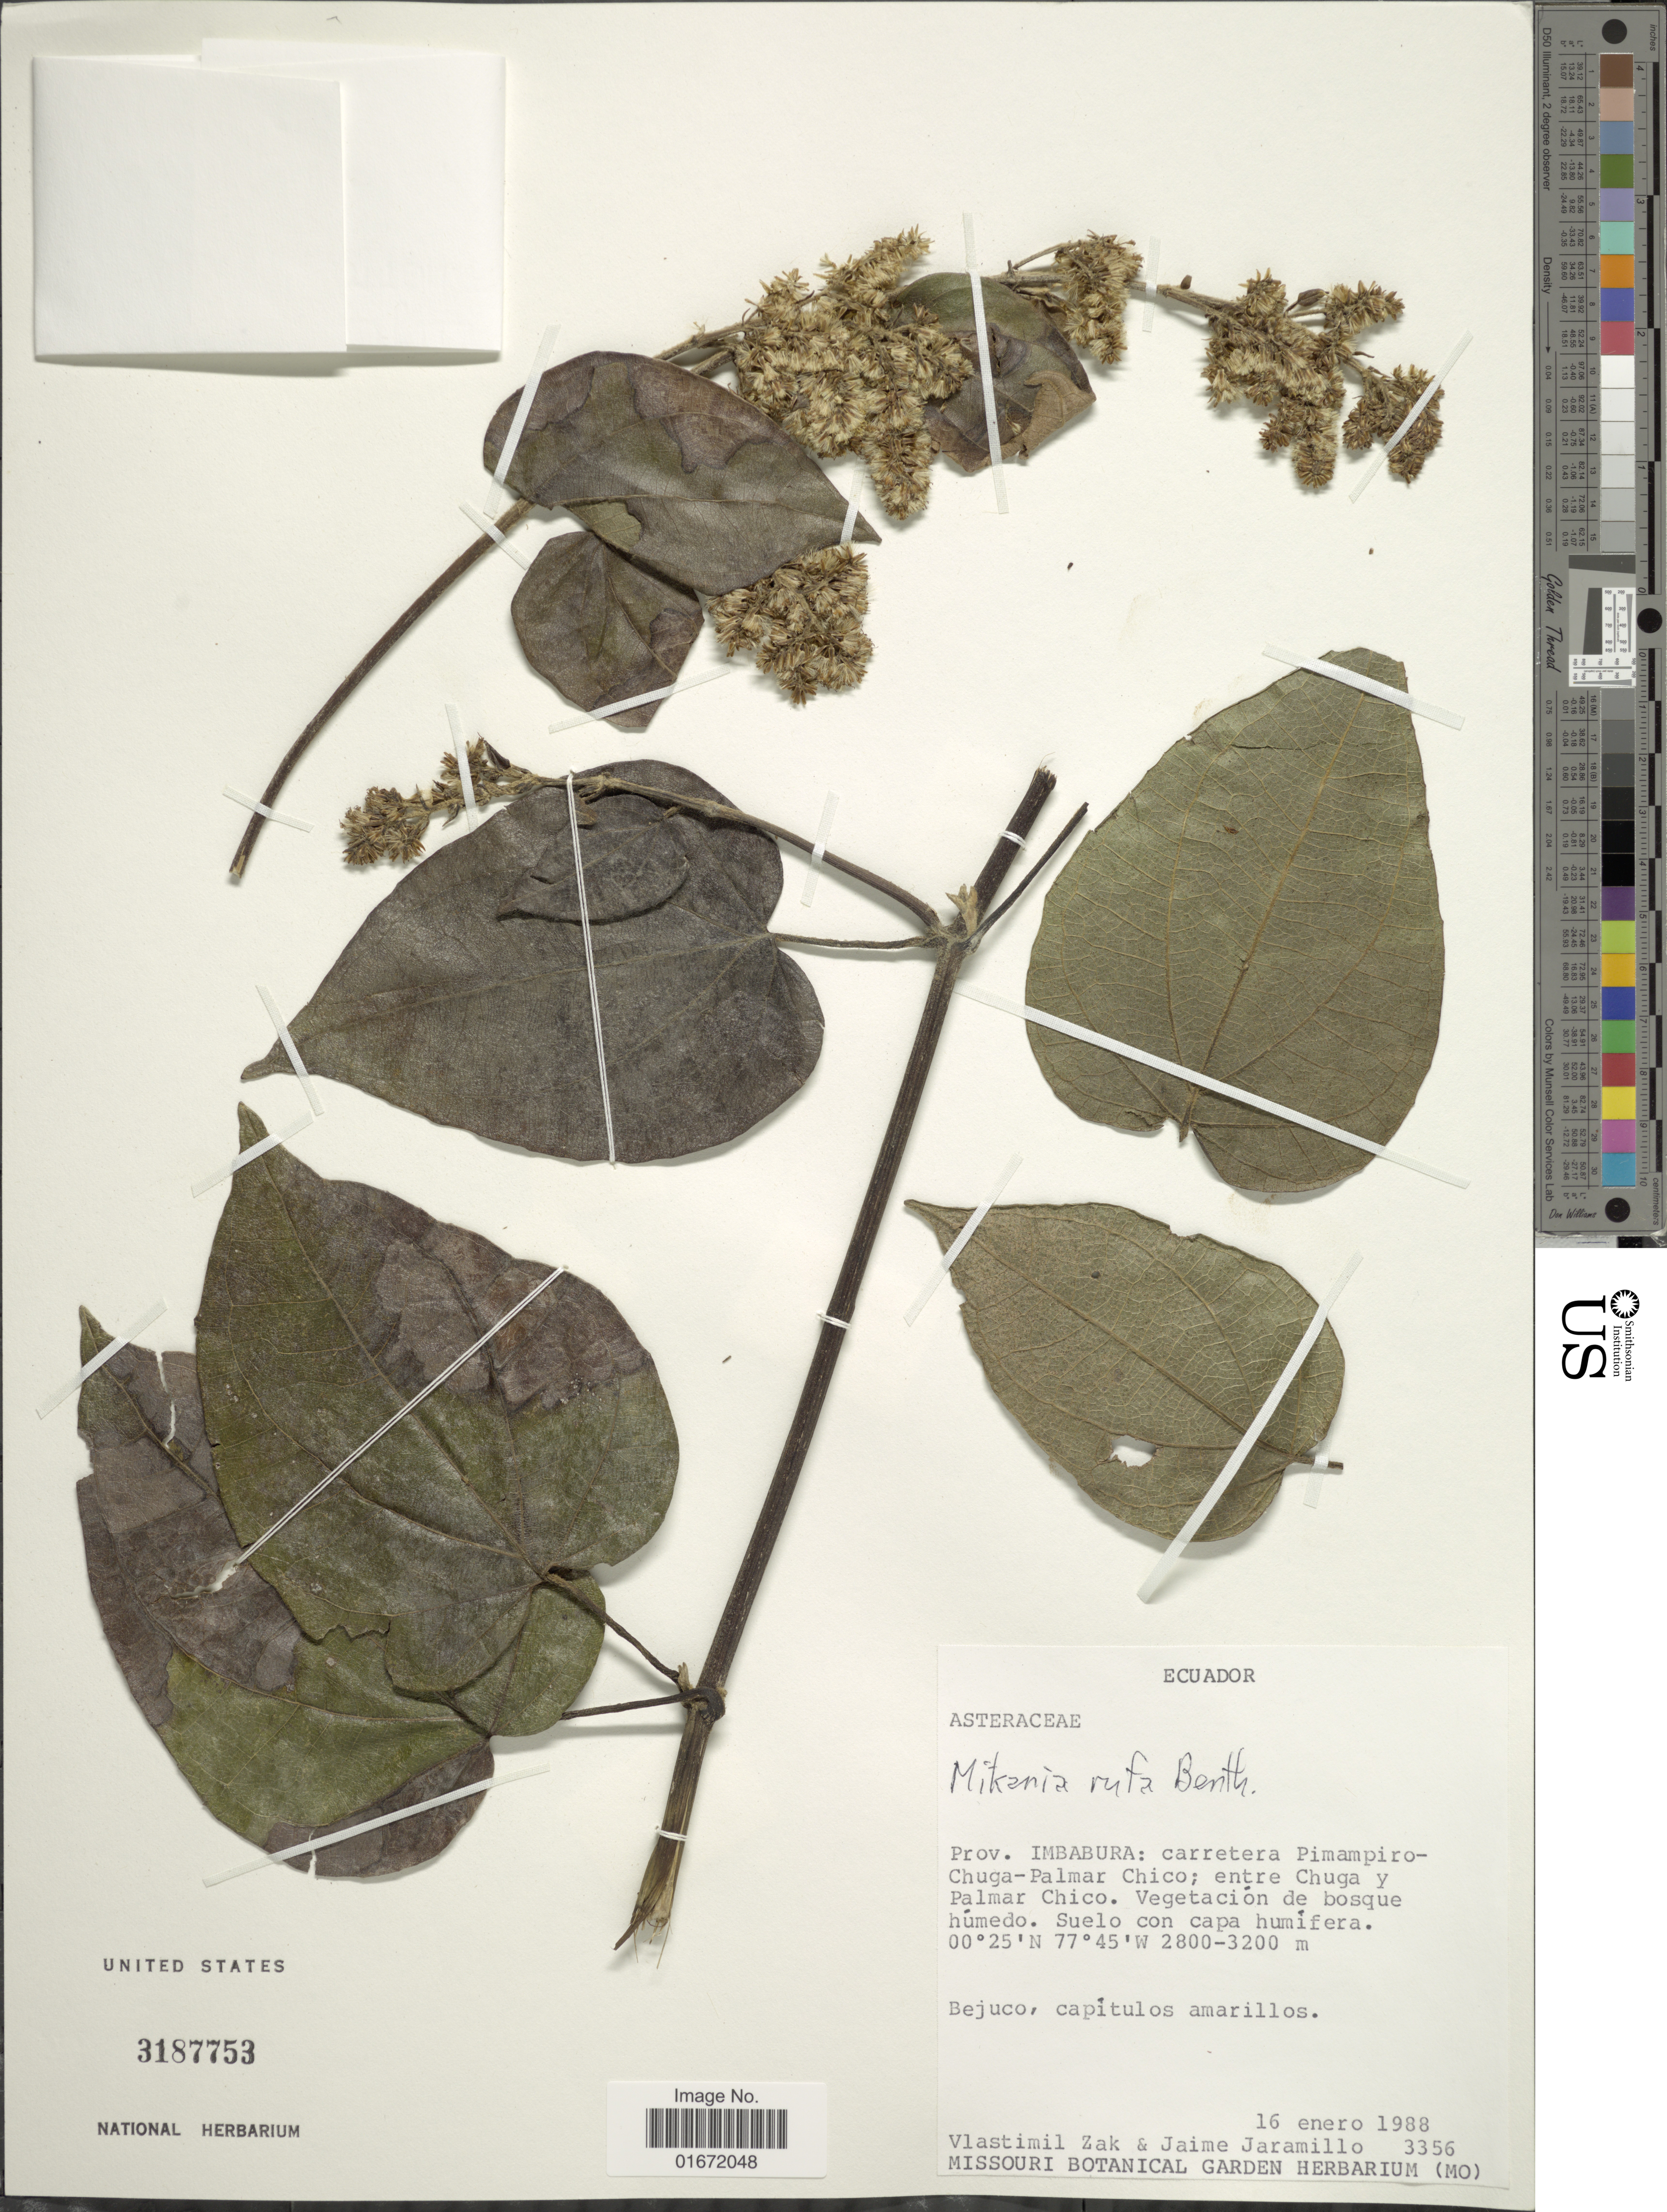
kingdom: Plantae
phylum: Tracheophyta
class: Magnoliopsida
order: Asterales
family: Asteraceae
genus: Mikania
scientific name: Mikania rufa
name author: Benth.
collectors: V. Zak & J. Jaramillo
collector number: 3356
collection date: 1988-01-16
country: Ecuador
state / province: Imbabura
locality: Prov. Imbabura: carretera Pimampiro-Chuga-Plamar Chico; entre Chuga y Palmar Chico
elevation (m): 2800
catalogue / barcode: US 3187753